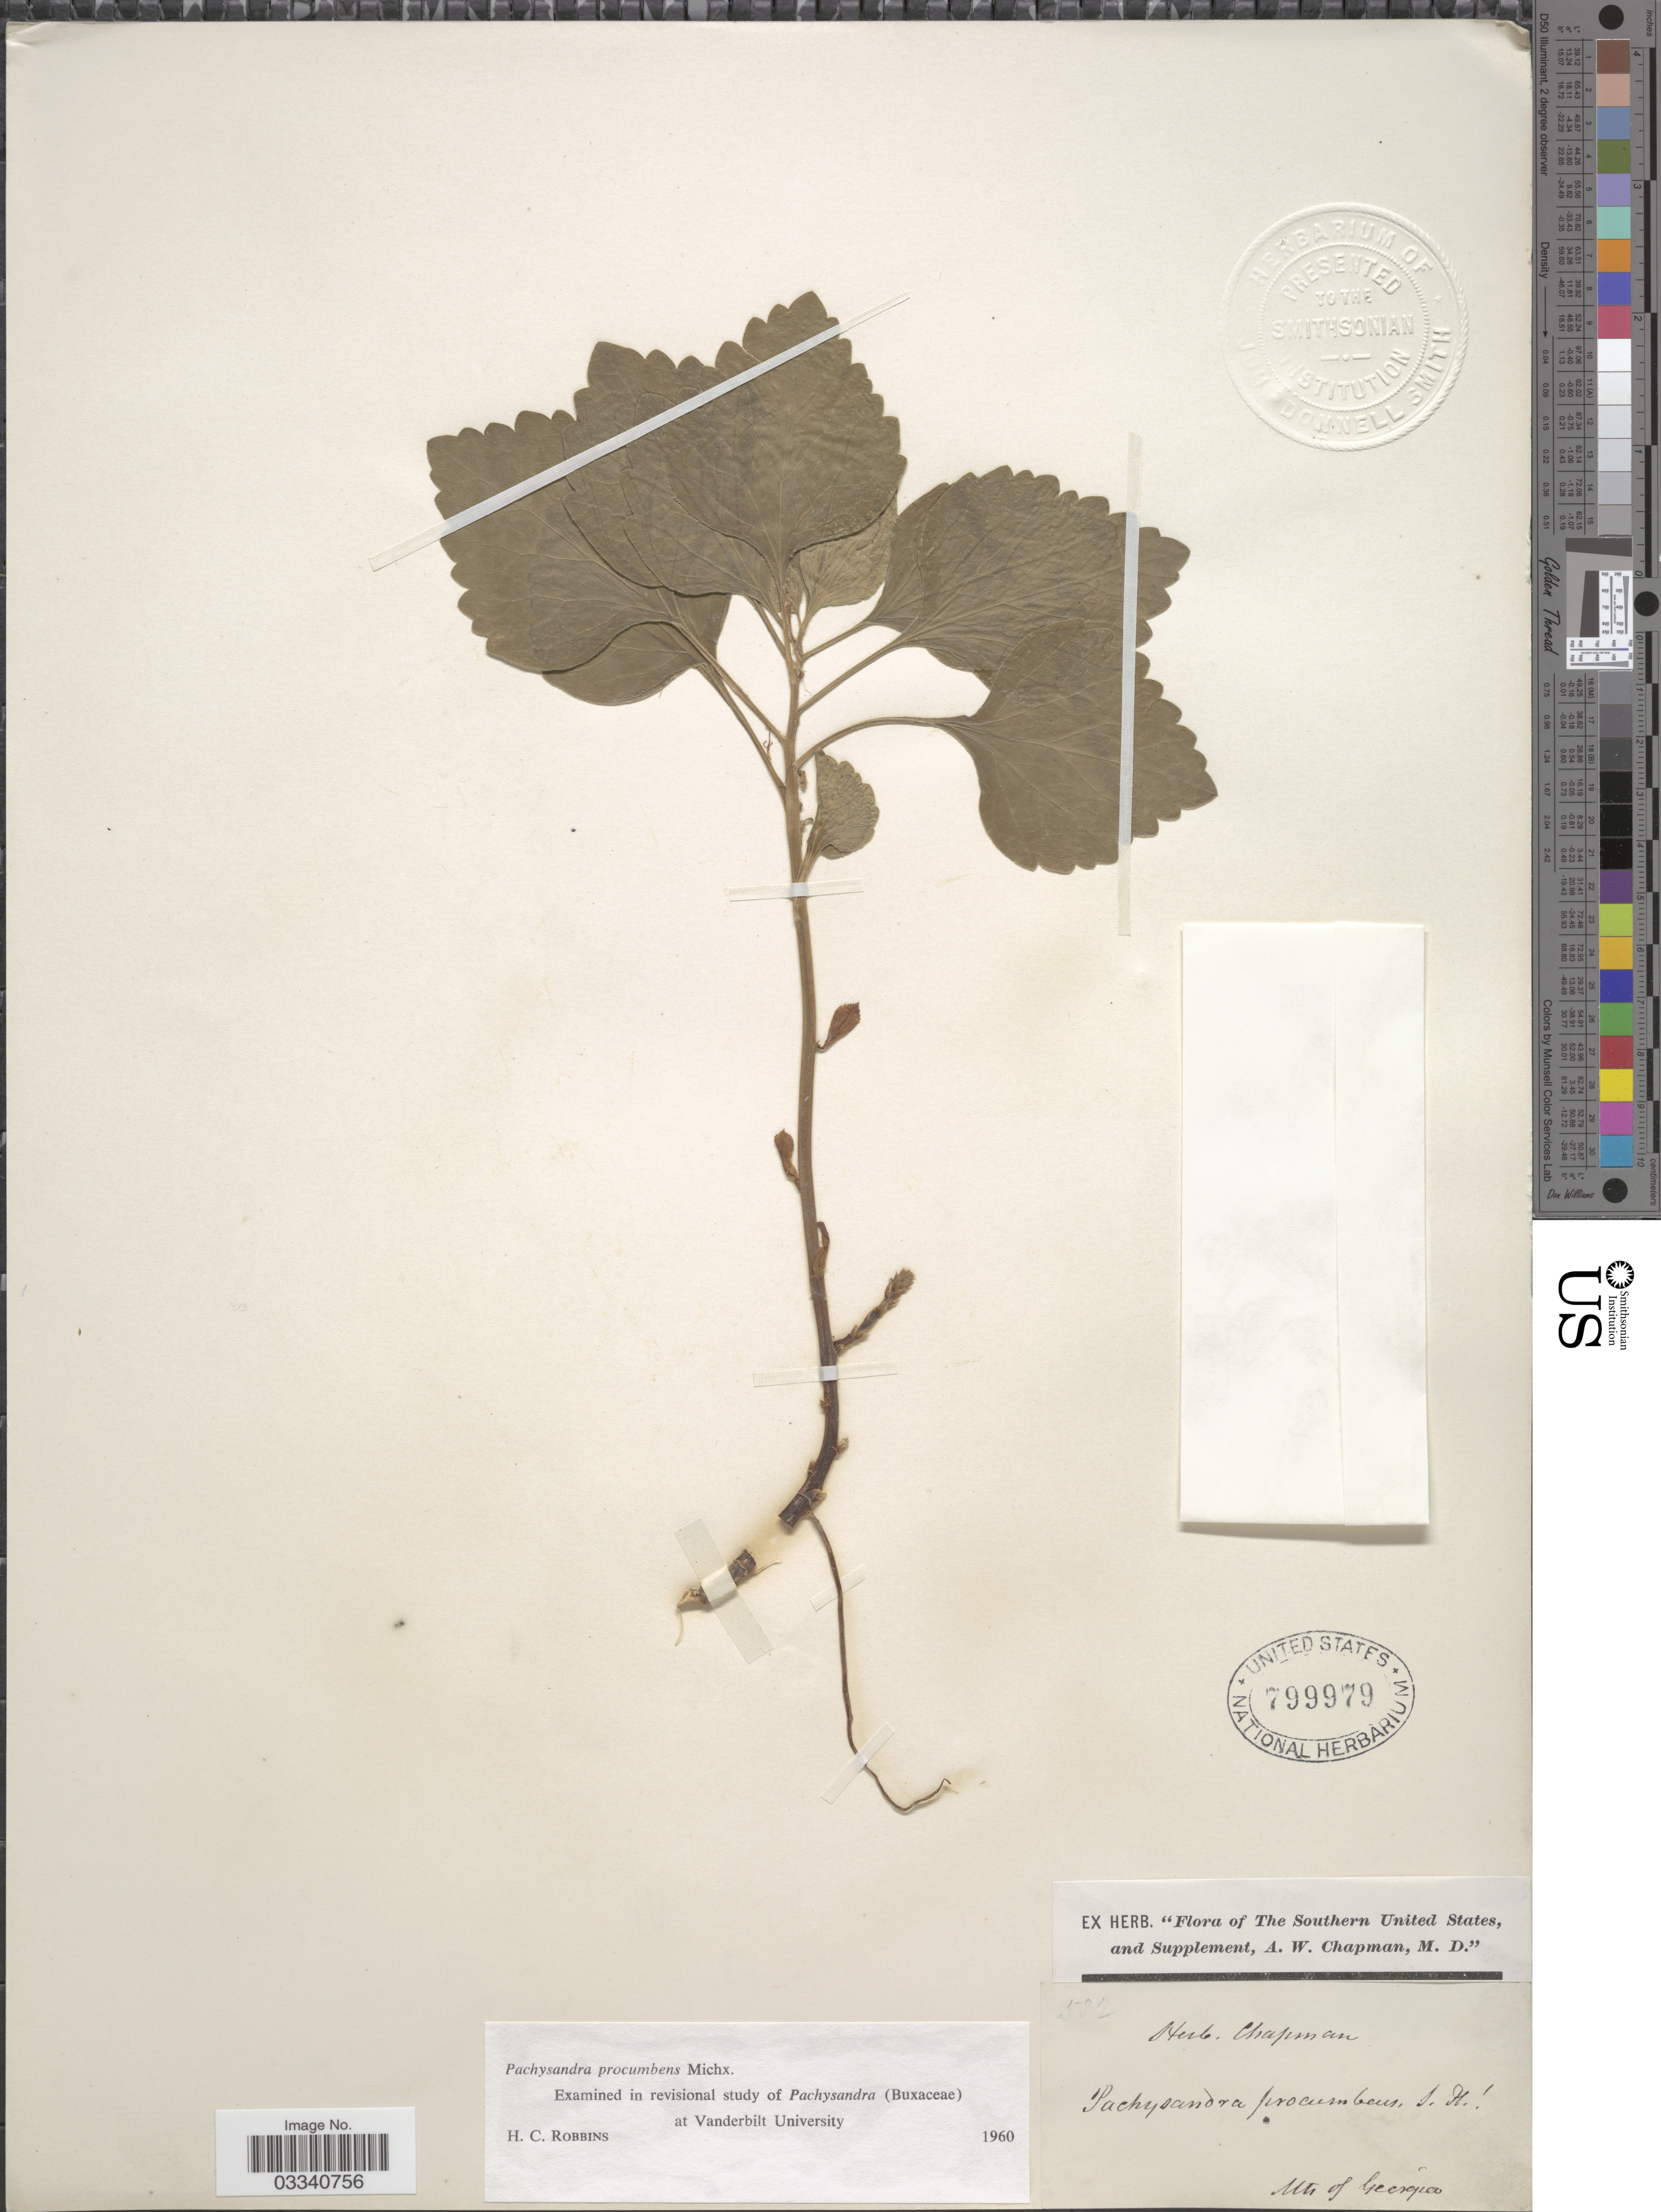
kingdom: Plantae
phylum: Tracheophyta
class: Magnoliopsida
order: Buxales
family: Buxaceae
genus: Pachysandra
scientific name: Pachysandra procumbens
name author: Michx.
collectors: ex herb. Chapman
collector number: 582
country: United States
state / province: Georgia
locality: The Southern United States. Mts of Georgia.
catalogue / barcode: US 799979